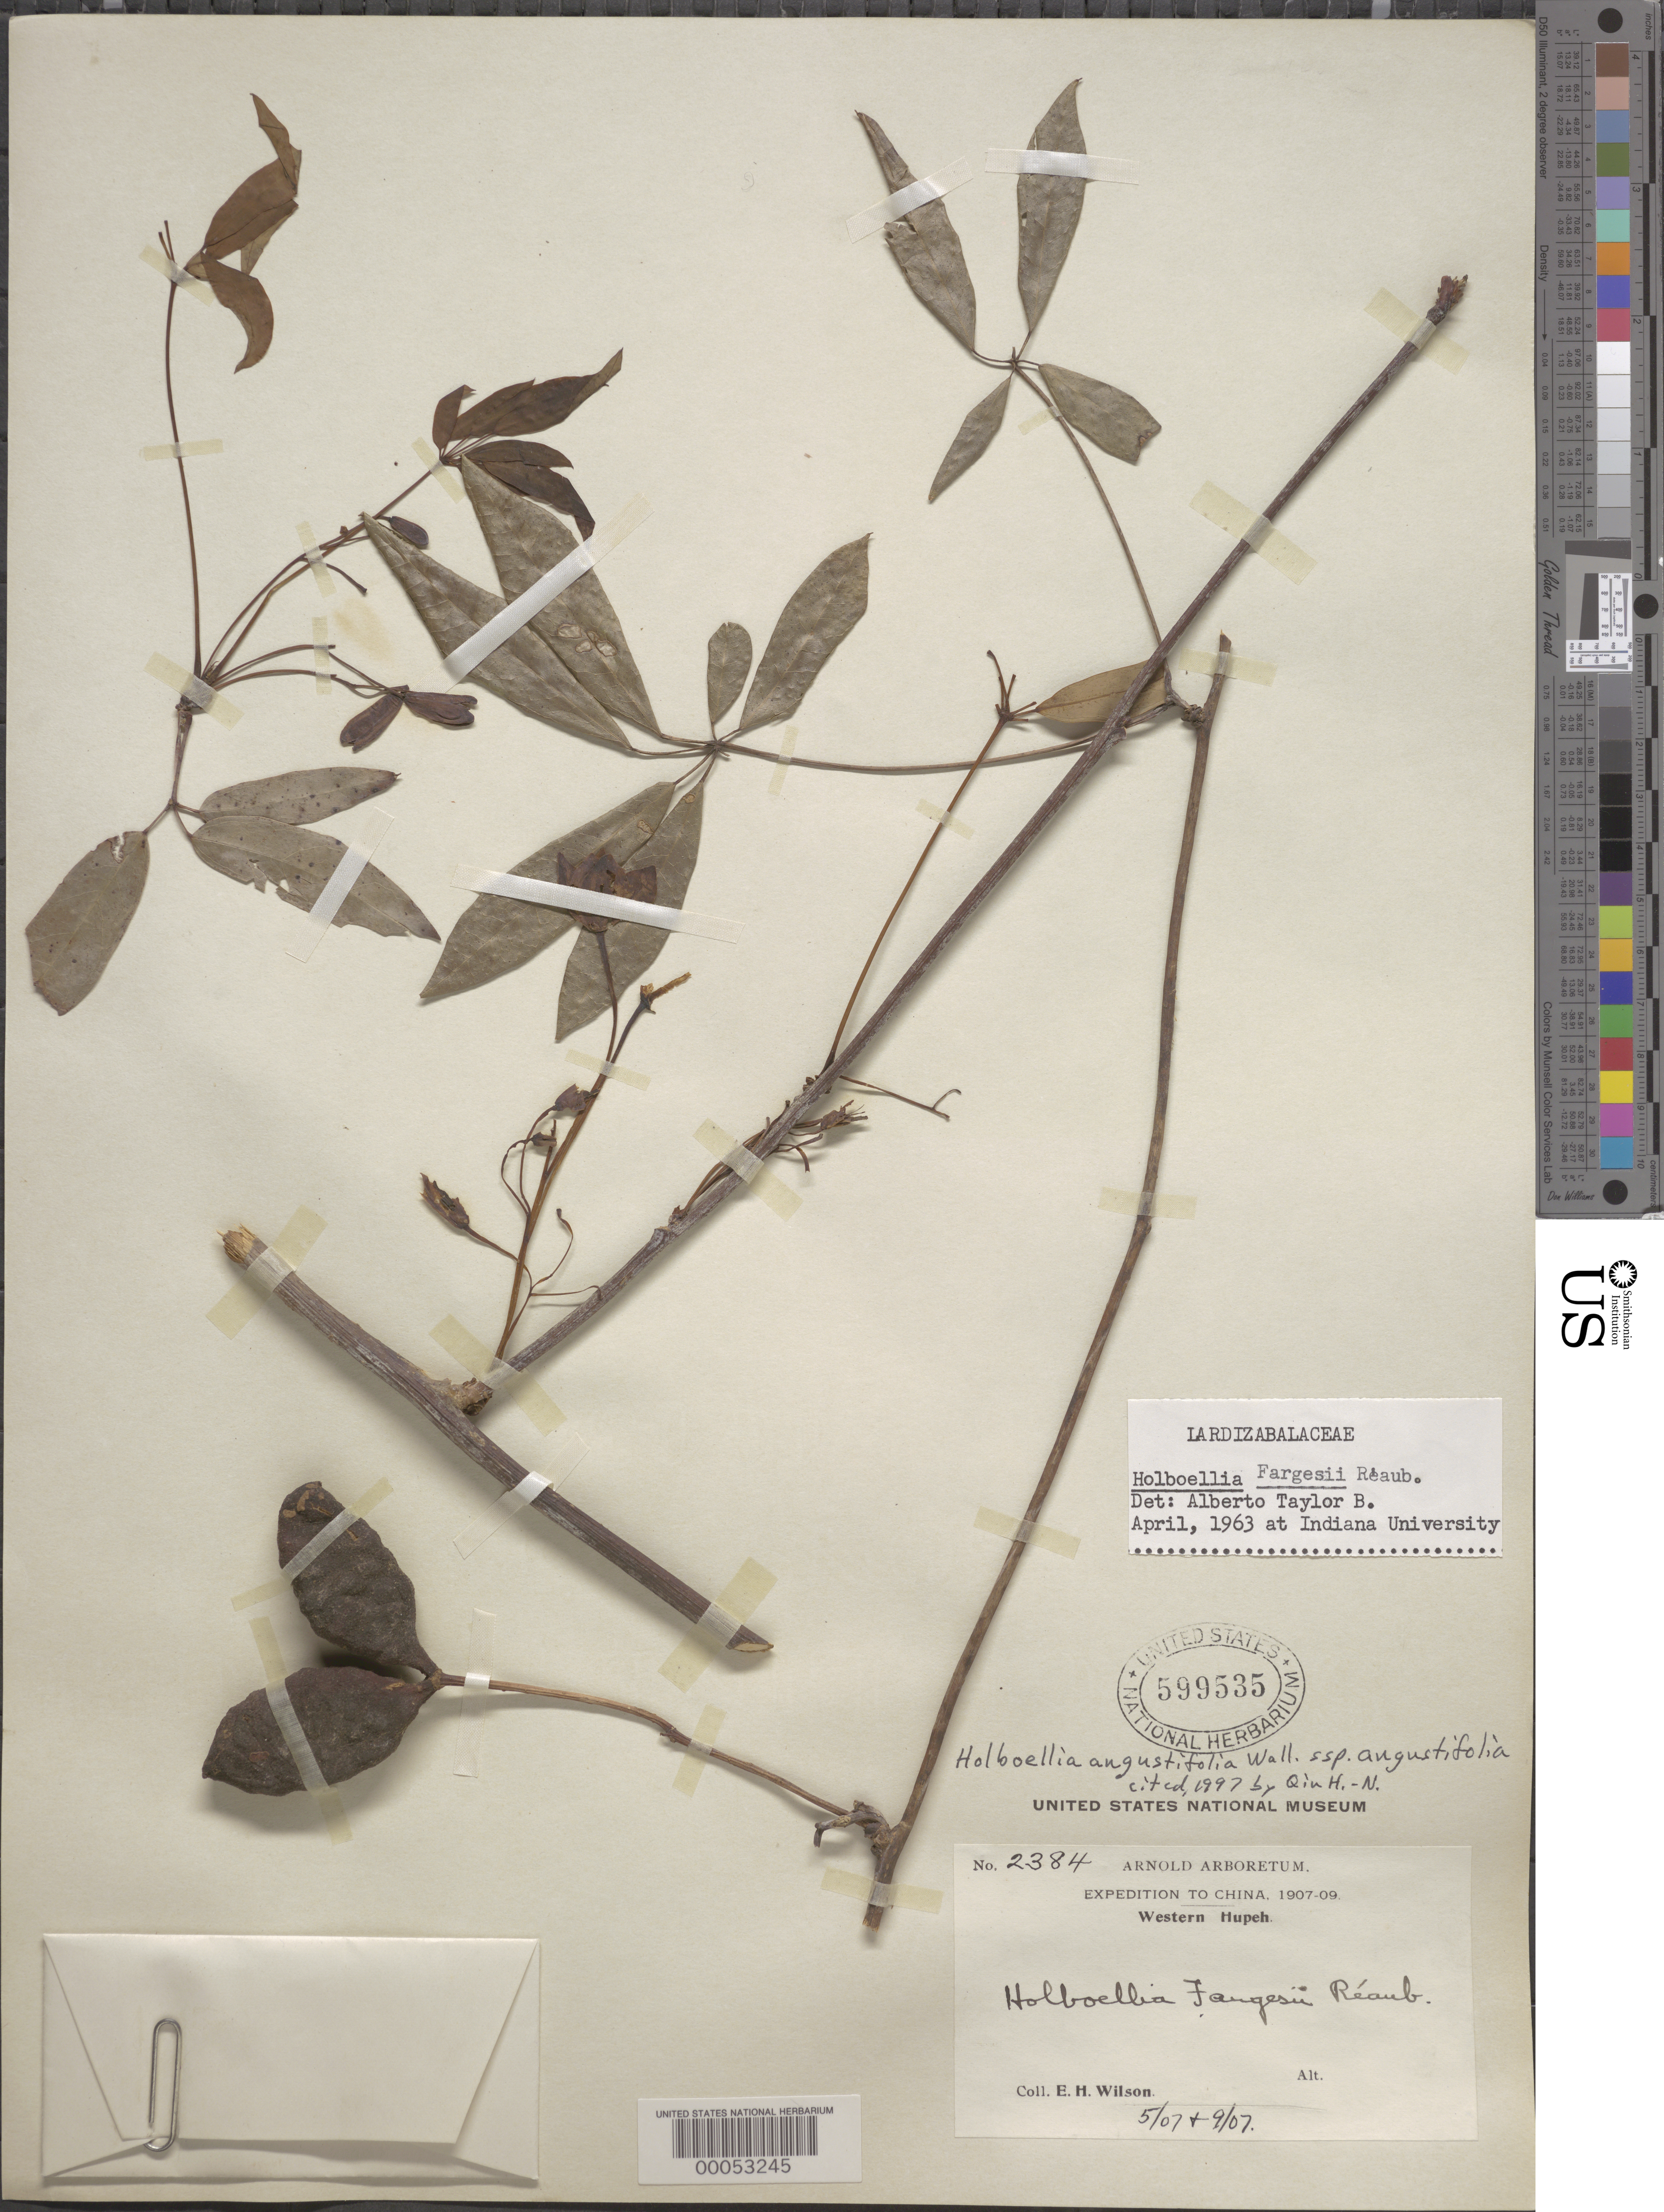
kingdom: Plantae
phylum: Tracheophyta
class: Magnoliopsida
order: Ranunculales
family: Lardizabalaceae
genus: Stauntonia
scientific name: Stauntonia angustifolia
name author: (Wall.) R. Br. & Wall.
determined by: Strong, Mark T., (BOT), Smithsonian Institution - National Museum of Natural History (UNITED STATES)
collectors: E. H. Wilson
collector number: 2384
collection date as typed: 05 Jul 1907 and 09 Jul 1907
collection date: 1907-07-05,1907-07-09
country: China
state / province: Hubei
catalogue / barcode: US 599535